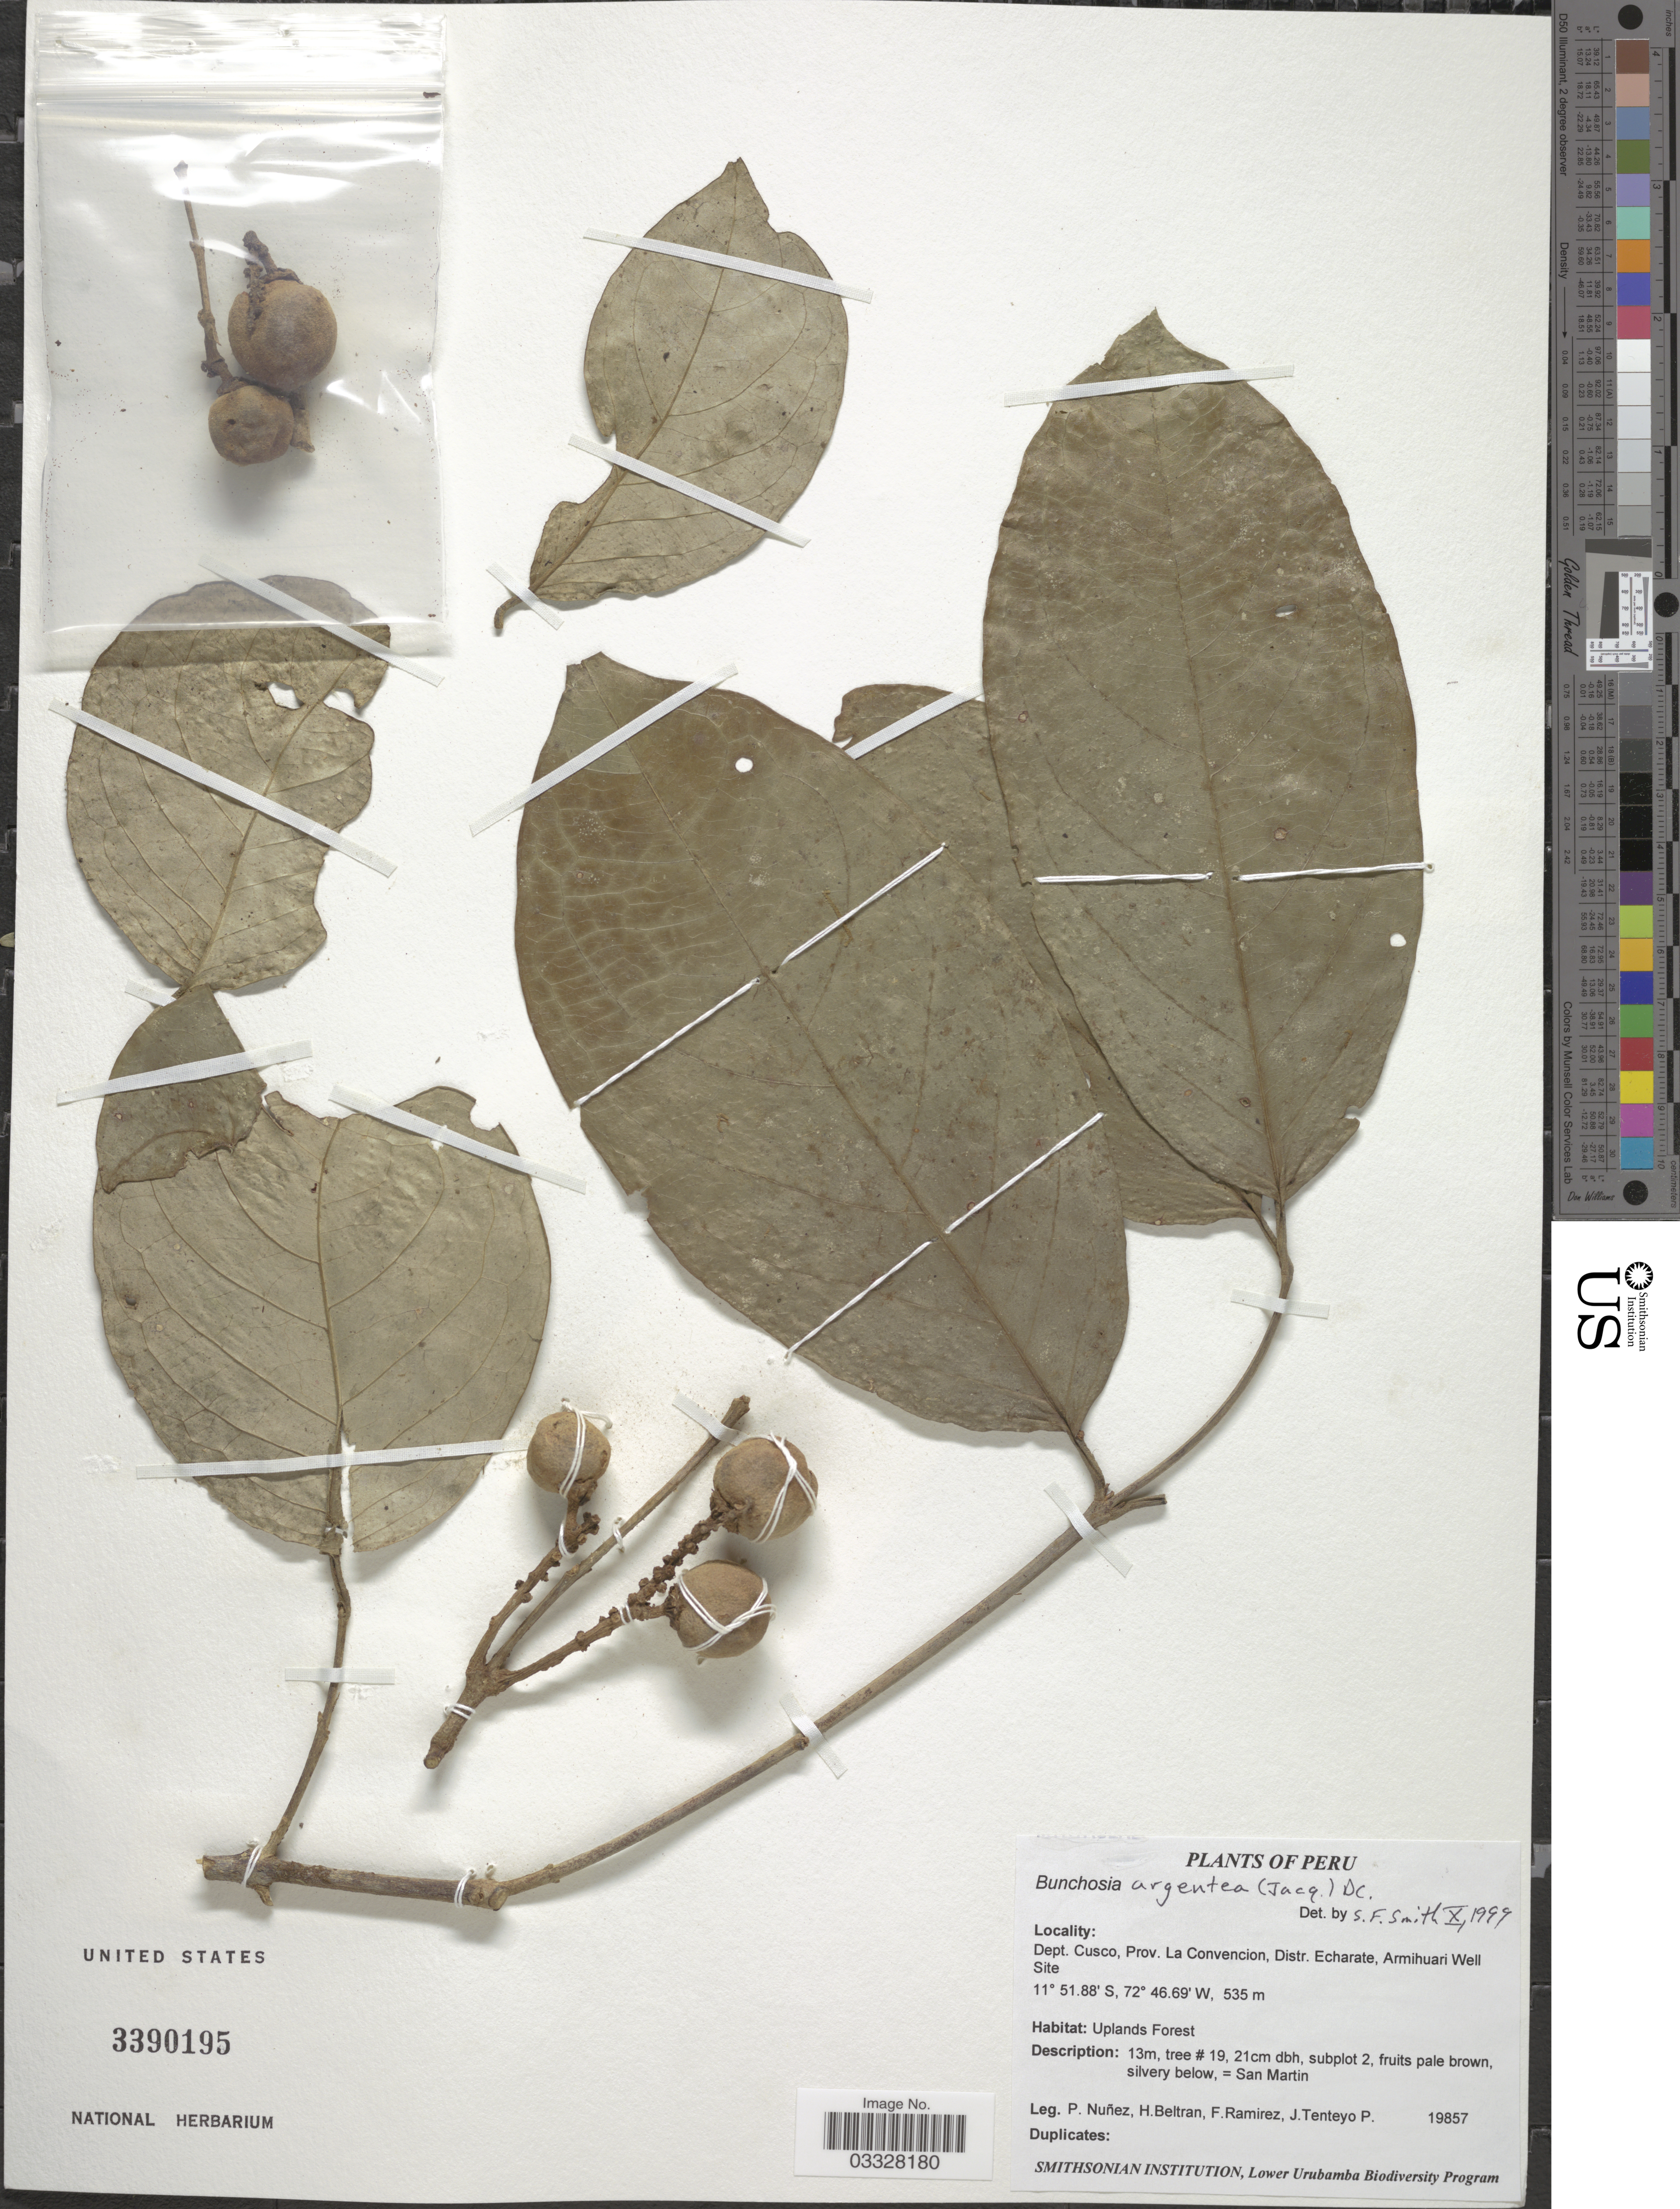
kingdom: Plantae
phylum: Tracheophyta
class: Magnoliopsida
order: Malpighiales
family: Malpighiaceae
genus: Bunchosia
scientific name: Bunchosia argentea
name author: (Jacq.) DC.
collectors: P. Nuñez V., H. Beltran, F. Ramirez & J. Tenteyo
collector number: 19857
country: Peru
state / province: Cusco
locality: Dept. Cusco, Prov. La Convencion, Distr. Echarate, Armihuari Well Site.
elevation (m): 535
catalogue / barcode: US 3390195